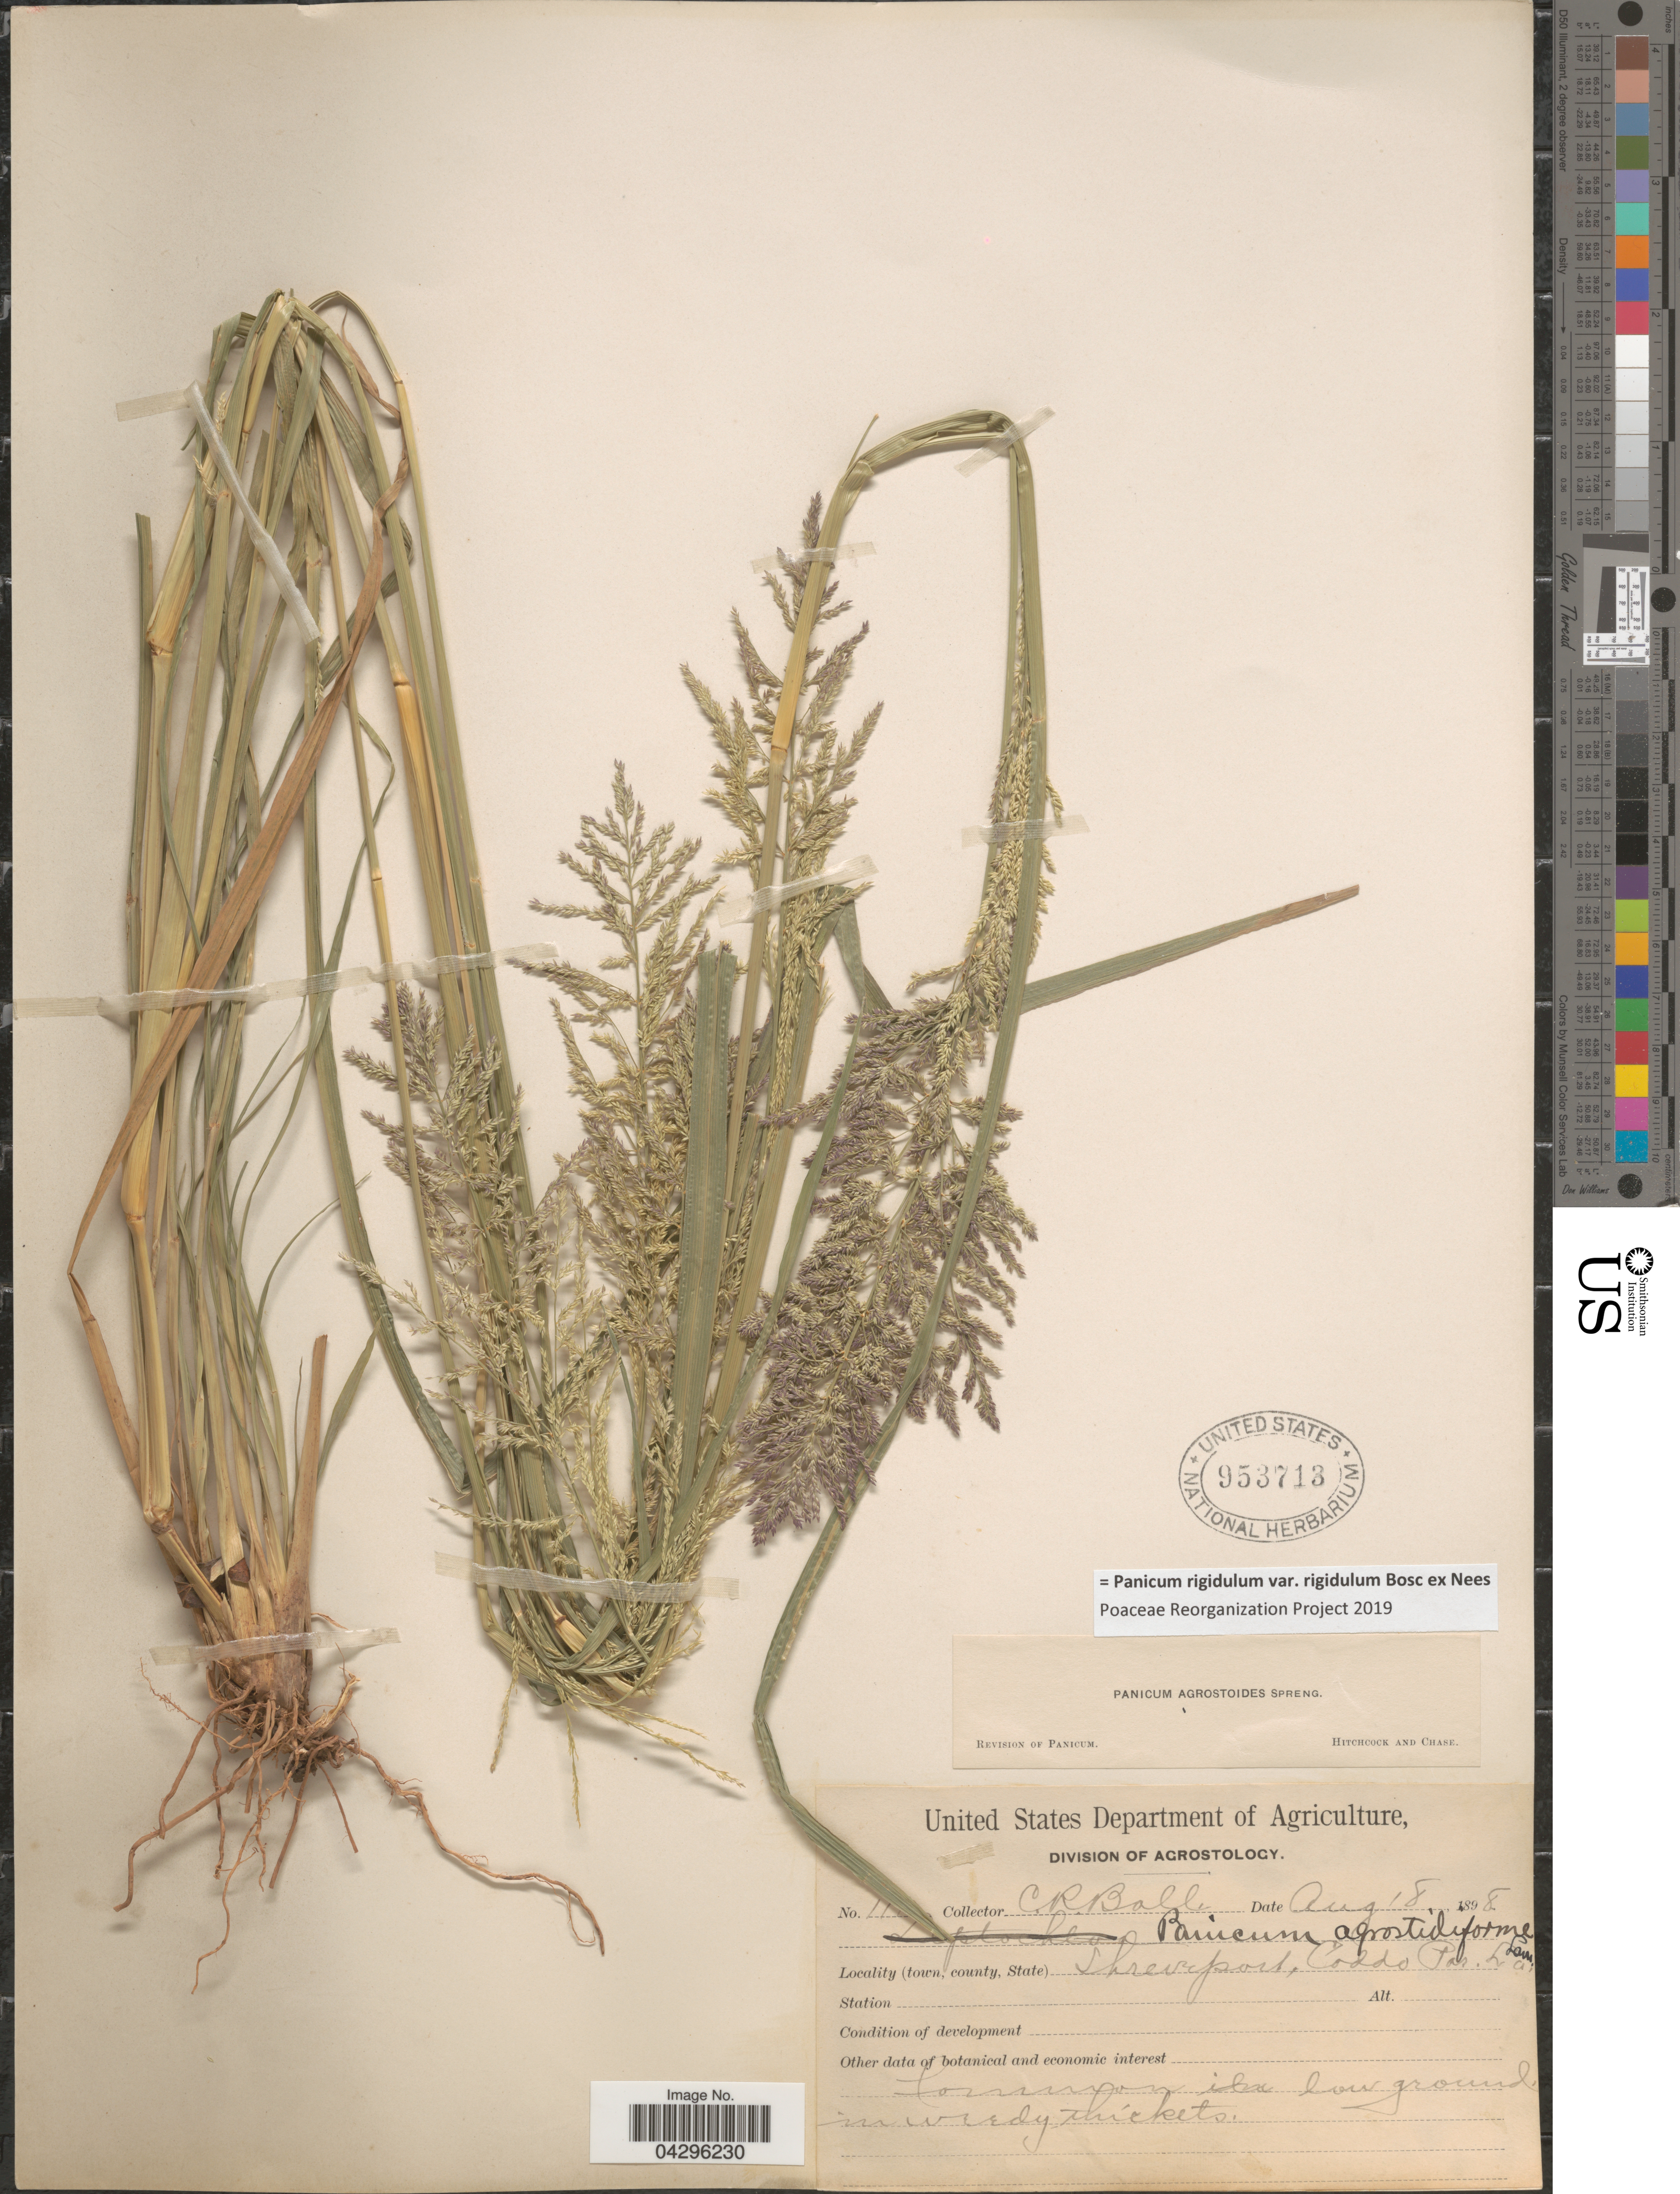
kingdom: Plantae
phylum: Tracheophyta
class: Liliopsida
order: Poales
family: Poaceae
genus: Panicum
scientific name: Panicum rigidulum var. rigidulum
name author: Bosc ex Nees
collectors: C. R. Ball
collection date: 1898-08-18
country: United States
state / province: Louisiana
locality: Shreveport, Caddo Par.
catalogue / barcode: US 953713